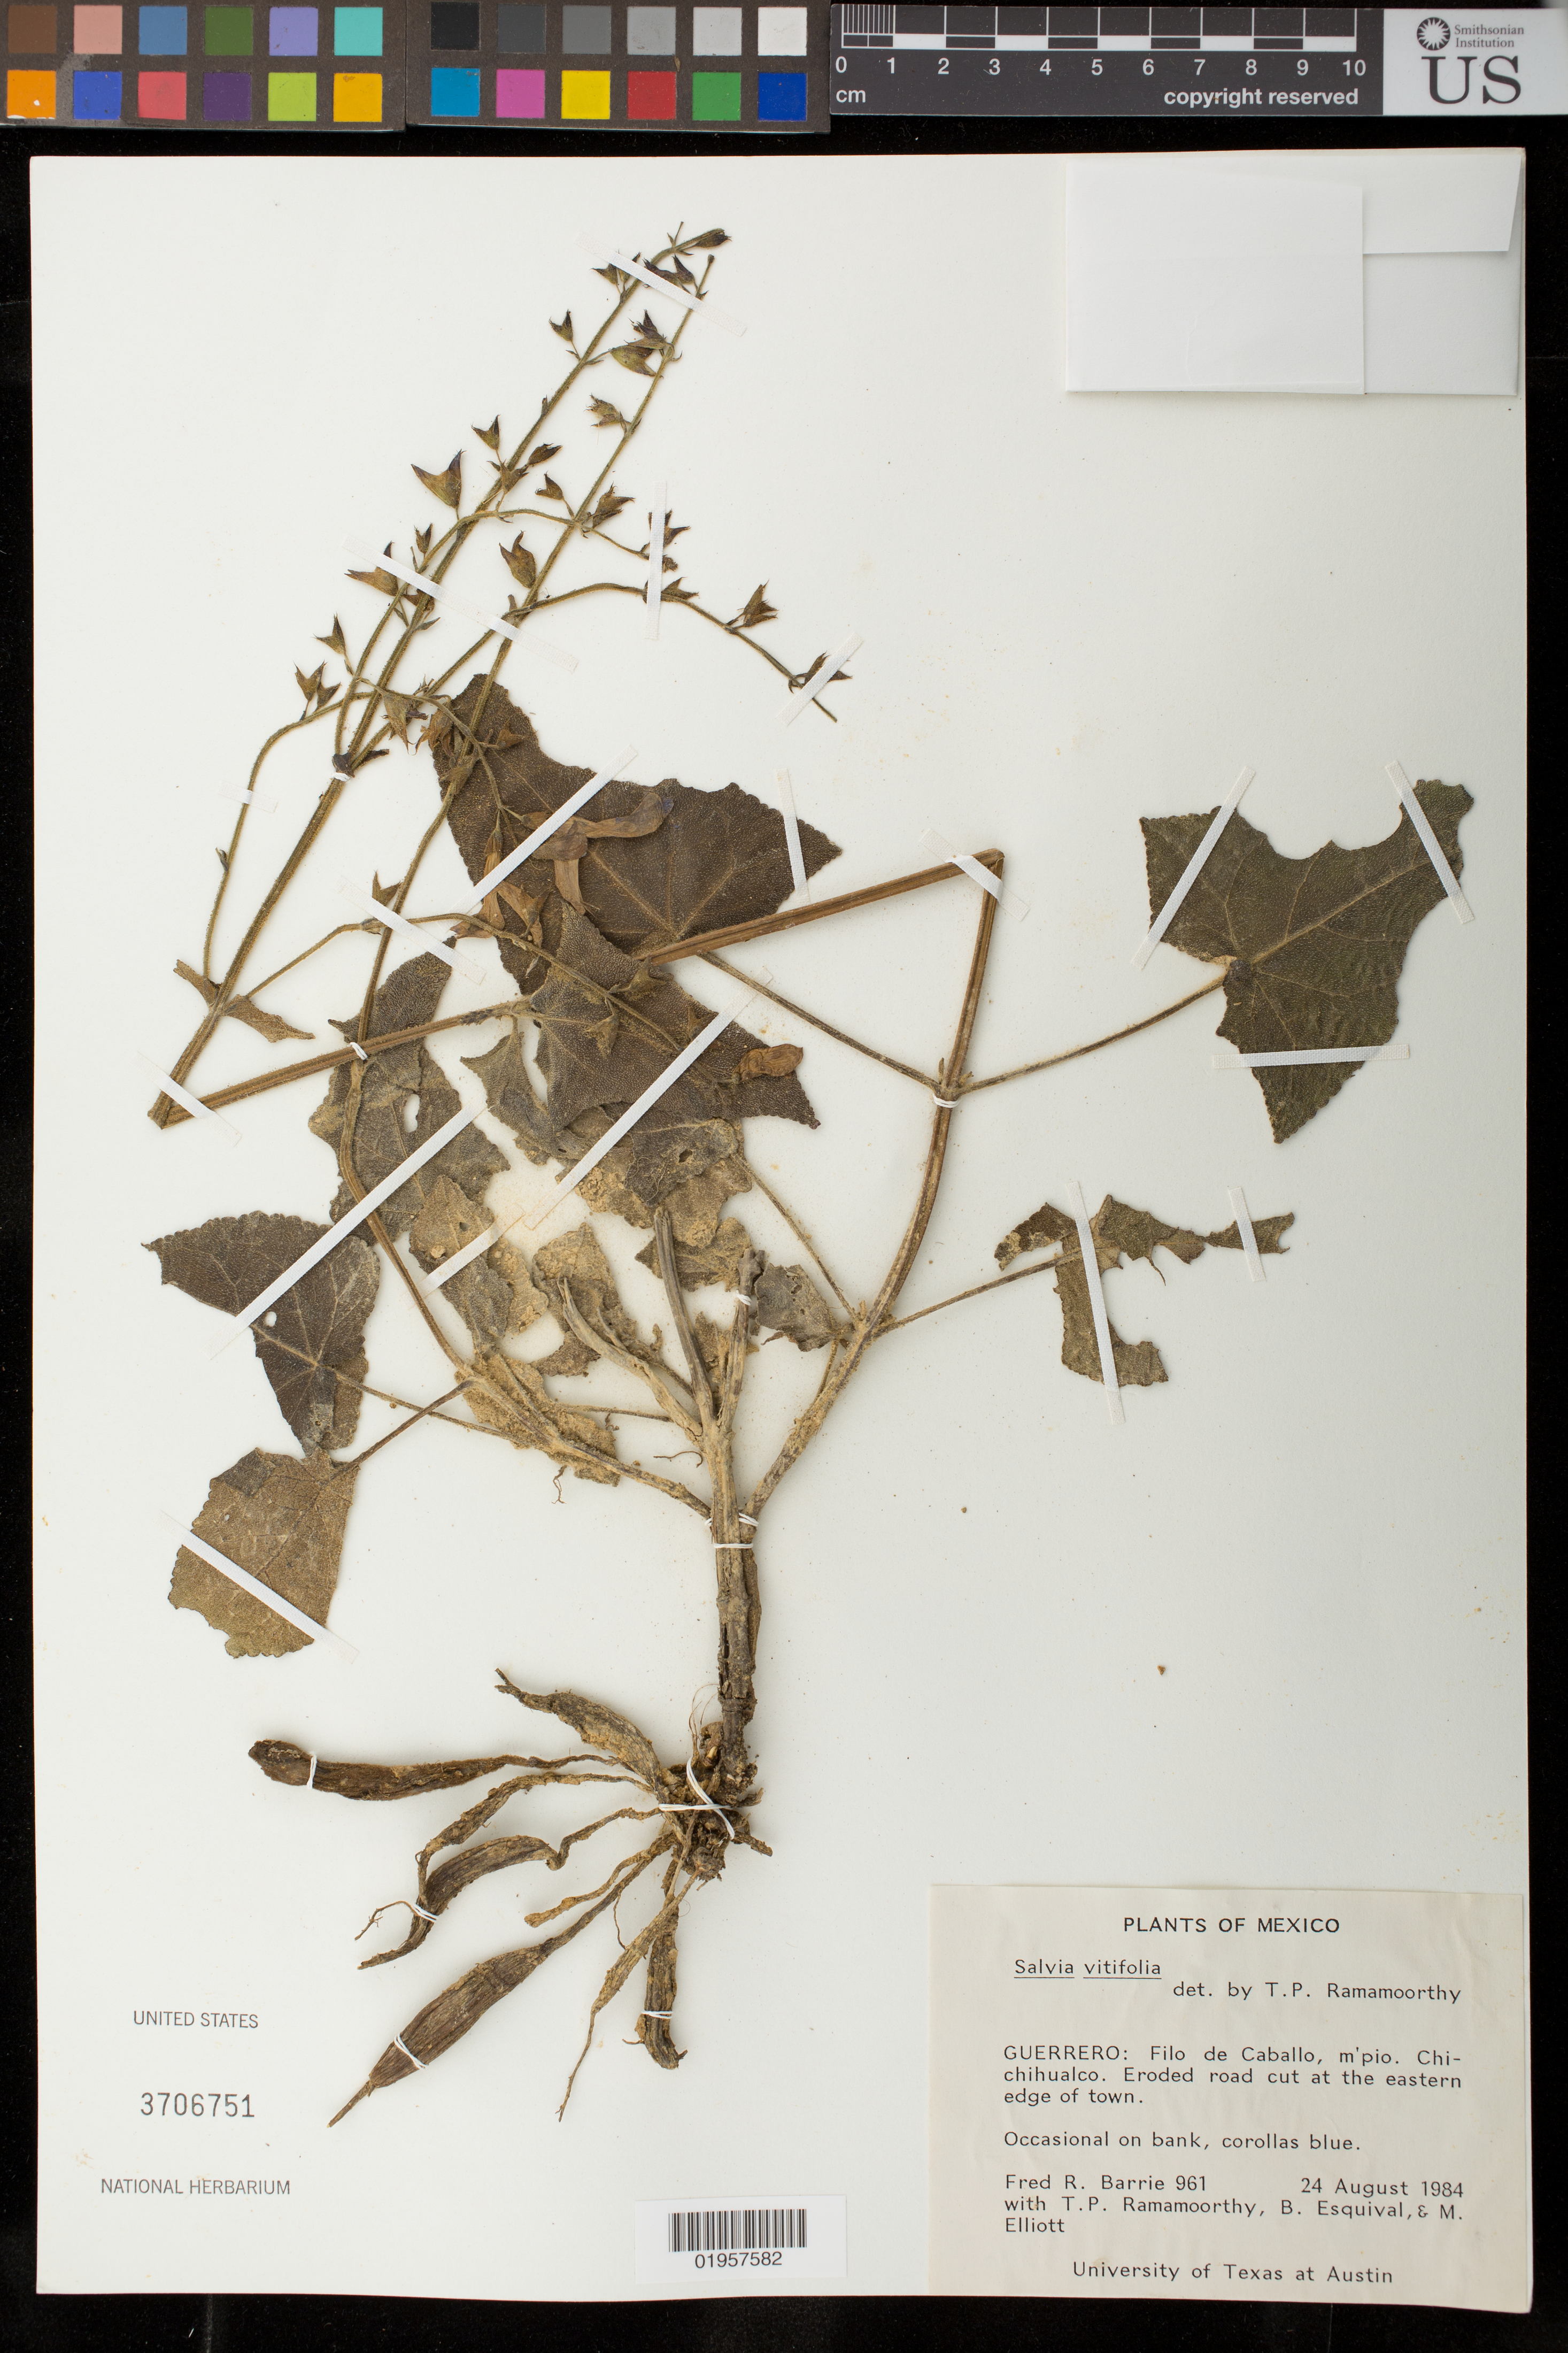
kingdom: Plantae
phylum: Tracheophyta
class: Magnoliopsida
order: Lamiales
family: Lamiaceae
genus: Salvia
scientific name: Salvia vitifolia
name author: Benth.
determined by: Ramamoorthy, T. P.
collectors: F. R. Barrie, T. P. Ramamoorthy, B. Esquival & M. Elliott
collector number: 961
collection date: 1984-08-24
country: Mexico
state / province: Guerrero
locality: Mpio. Chichihualco, Filo de Caballo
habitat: Eroded road cut at the eastern edge of town. Occasional on bank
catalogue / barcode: US 3706751